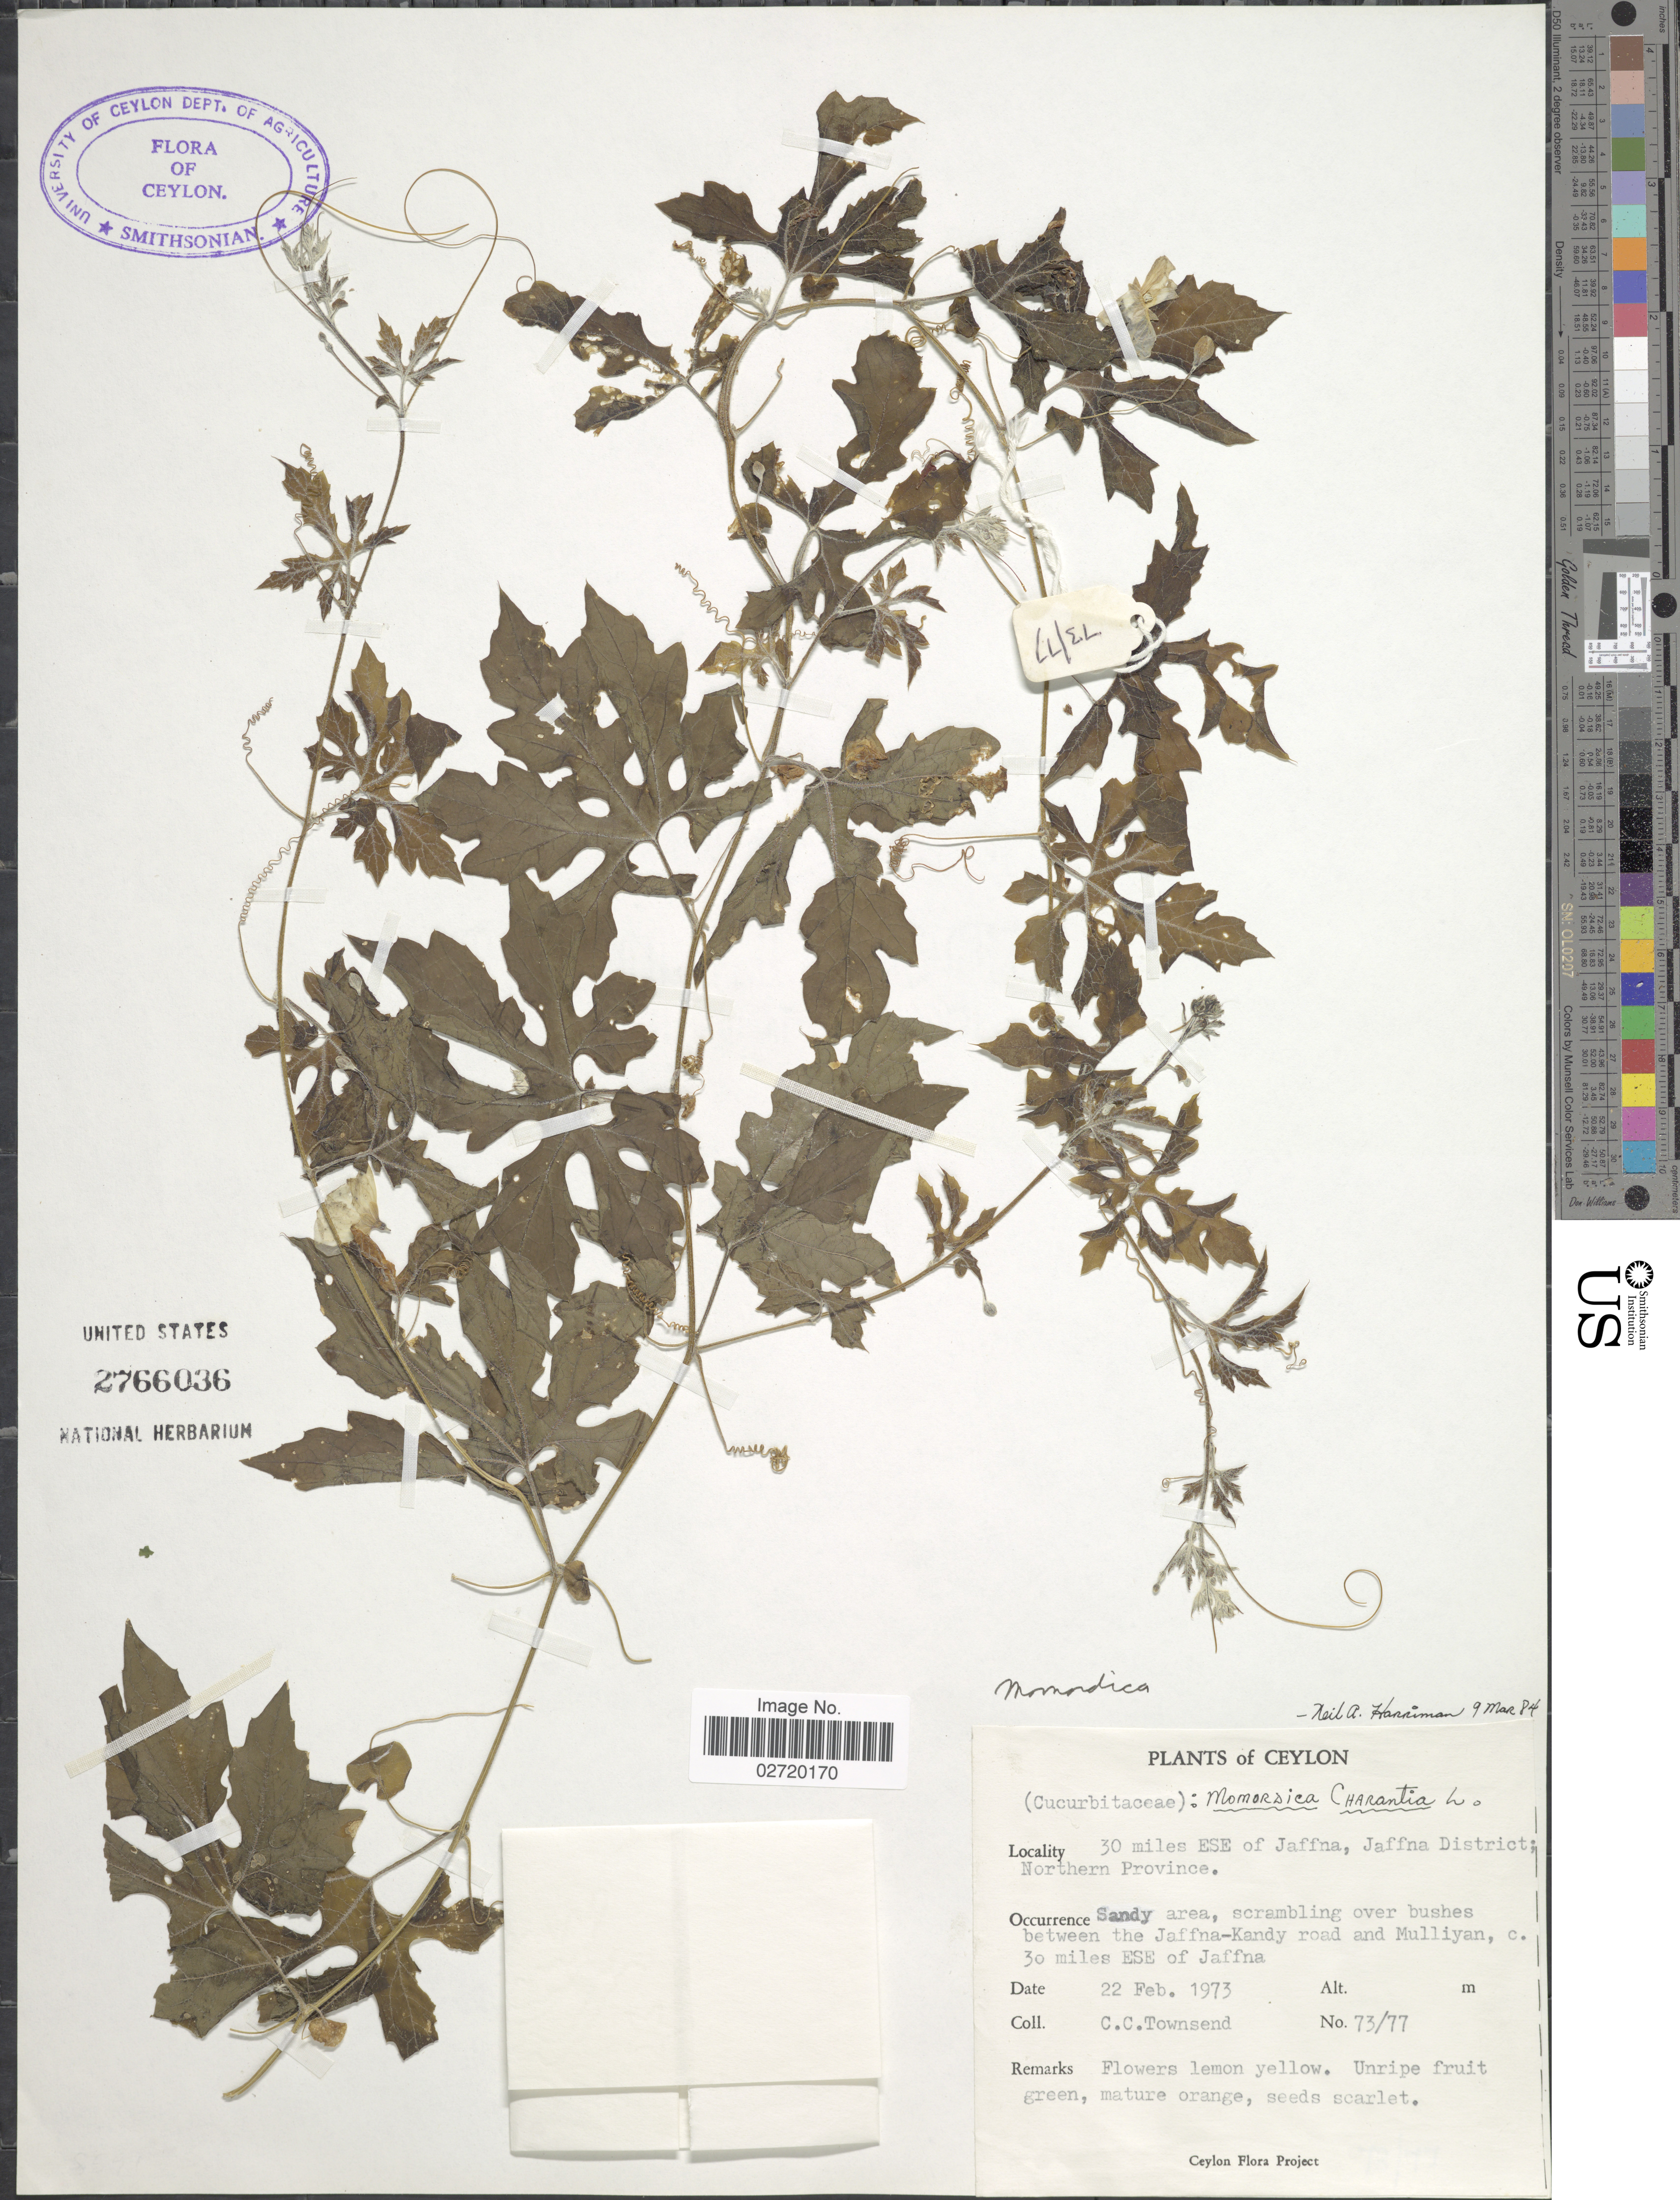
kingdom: Plantae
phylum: Tracheophyta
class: Magnoliopsida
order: Cucurbitales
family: Cucurbitaceae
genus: Momordica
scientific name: Momordica charantia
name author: L.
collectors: C. C. Townsend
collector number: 73/77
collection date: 1973-02-22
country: Sri Lanka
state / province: Northern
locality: Ceylon, 30 miles ESE of Jaffna, Jaffna District; Northern Province, between the Jaffna-Kandy road and Mulliyan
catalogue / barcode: US 2766036